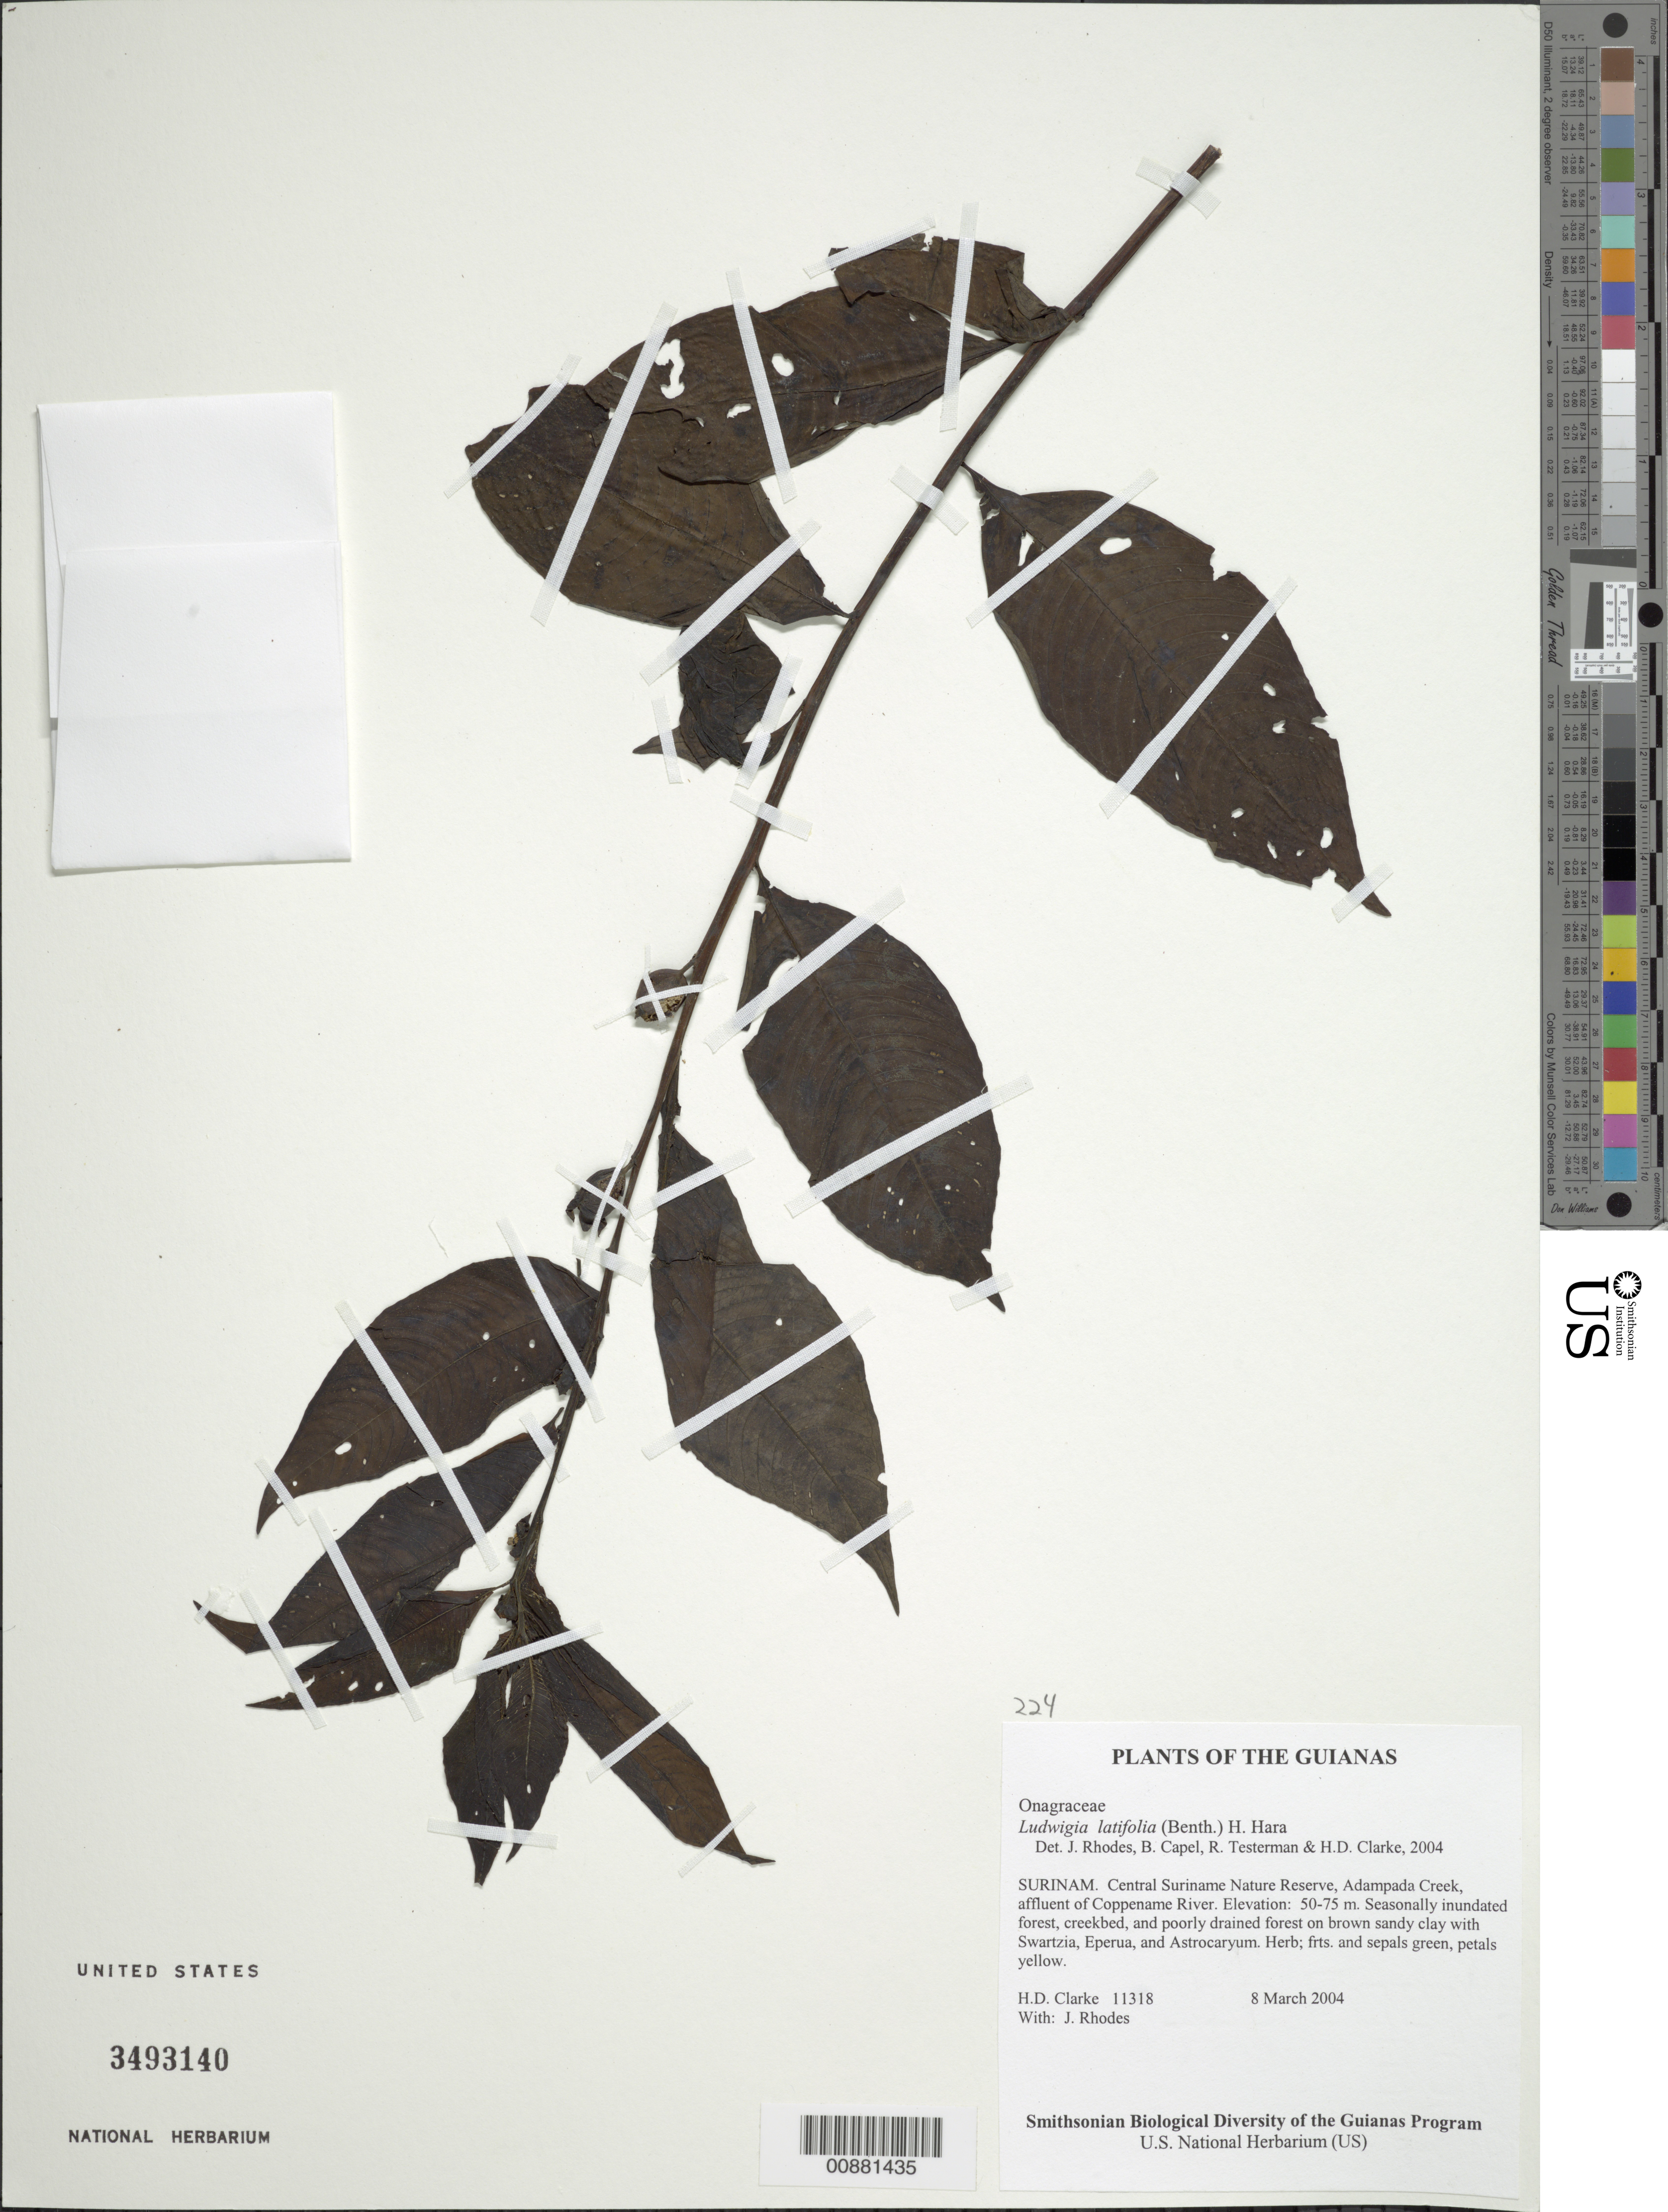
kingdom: Plantae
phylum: Tracheophyta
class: Magnoliopsida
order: Myrtales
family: Onagraceae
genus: Ludwigia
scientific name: Ludwigia latifolia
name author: (Benth.) H. Hara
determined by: Rhodes, J.; Capel, B.; Testerman, R.; Clarke, H. D.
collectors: H. D. Clarke & J. Rhodes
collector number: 11318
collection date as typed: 8 March 2004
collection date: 2004-03-08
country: Suriname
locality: Central Suriname Nature Reserve, Adampada Creek, affluent of Coppename River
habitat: Seasonally inundated forest, creekbed, and poorly drained forest on brown sandy clay with Swartzia, Eperua, and Astrocaryum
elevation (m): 50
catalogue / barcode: US 3493140